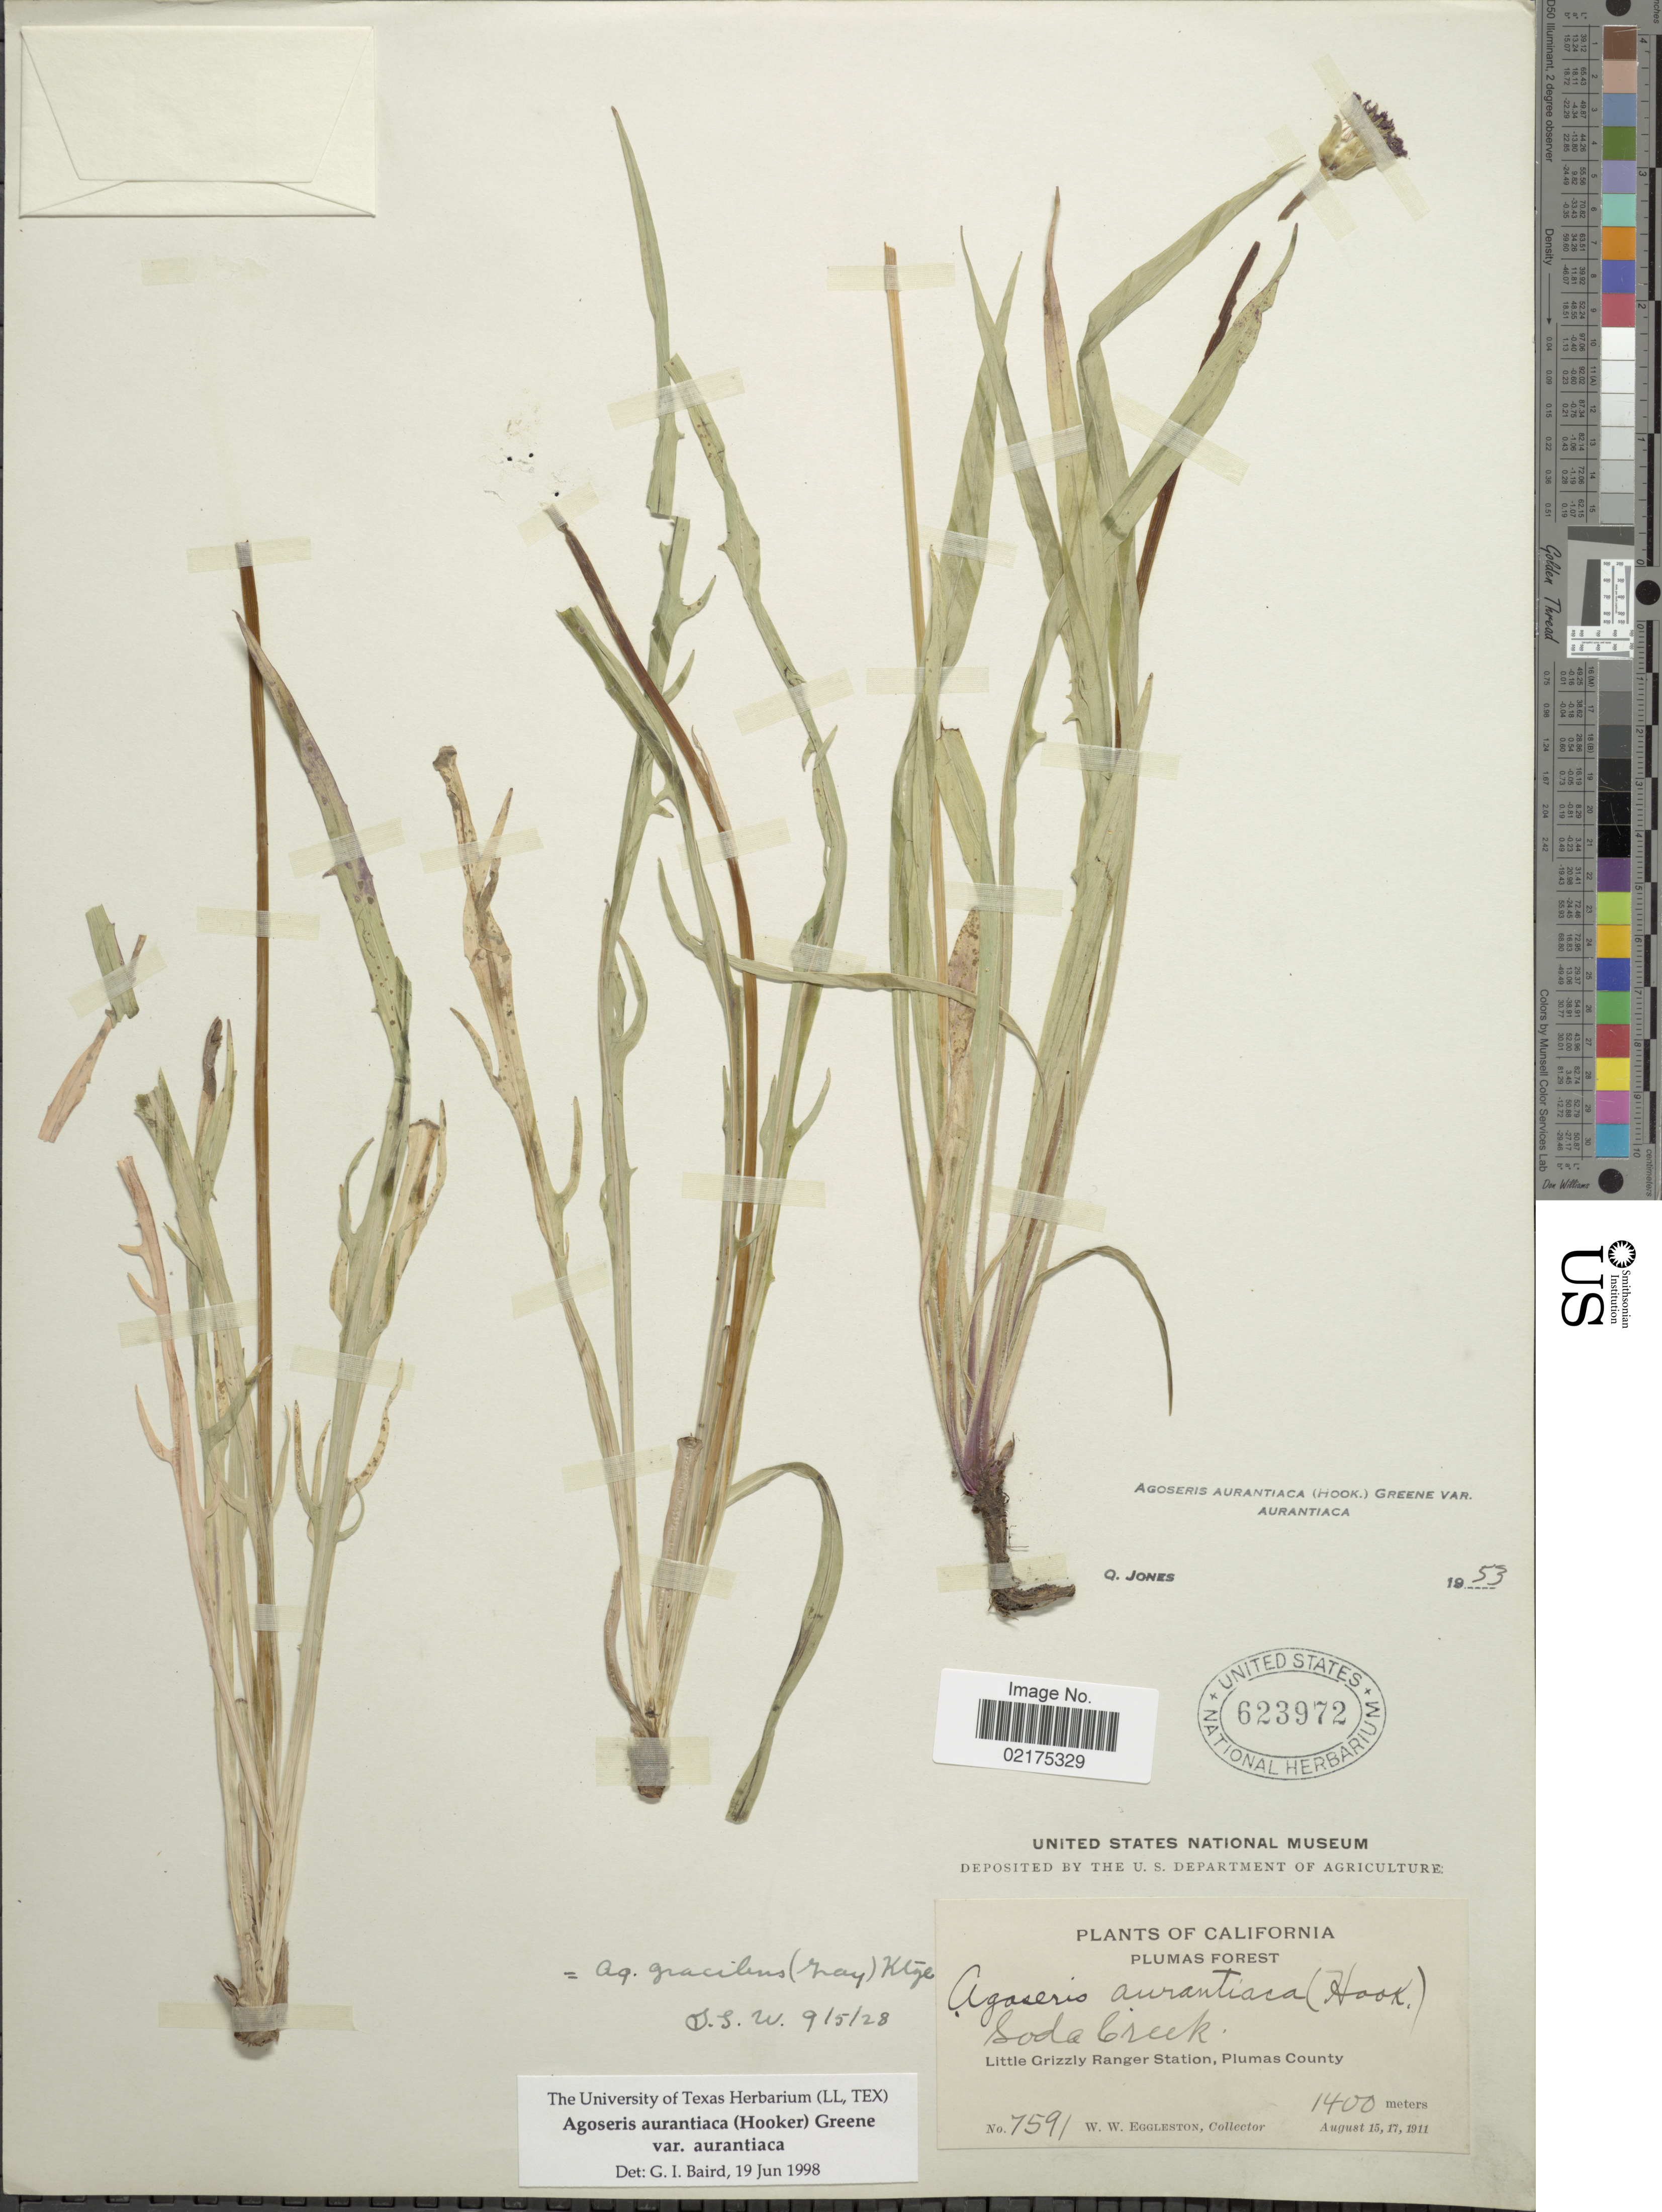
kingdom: Plantae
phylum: Tracheophyta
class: Magnoliopsida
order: Asterales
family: Asteraceae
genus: Agoseris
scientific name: Agoseris aurantiaca var. aurantiaca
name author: (Hook.) Greene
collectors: W. W. Eggleston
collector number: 7591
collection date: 1911-08-15/1911-08-17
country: United States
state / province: California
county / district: Plumas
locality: Plumas Forest, Soda Creek, Little Grizzly Ranger Station, Plumas County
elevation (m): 1400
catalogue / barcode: US 623972